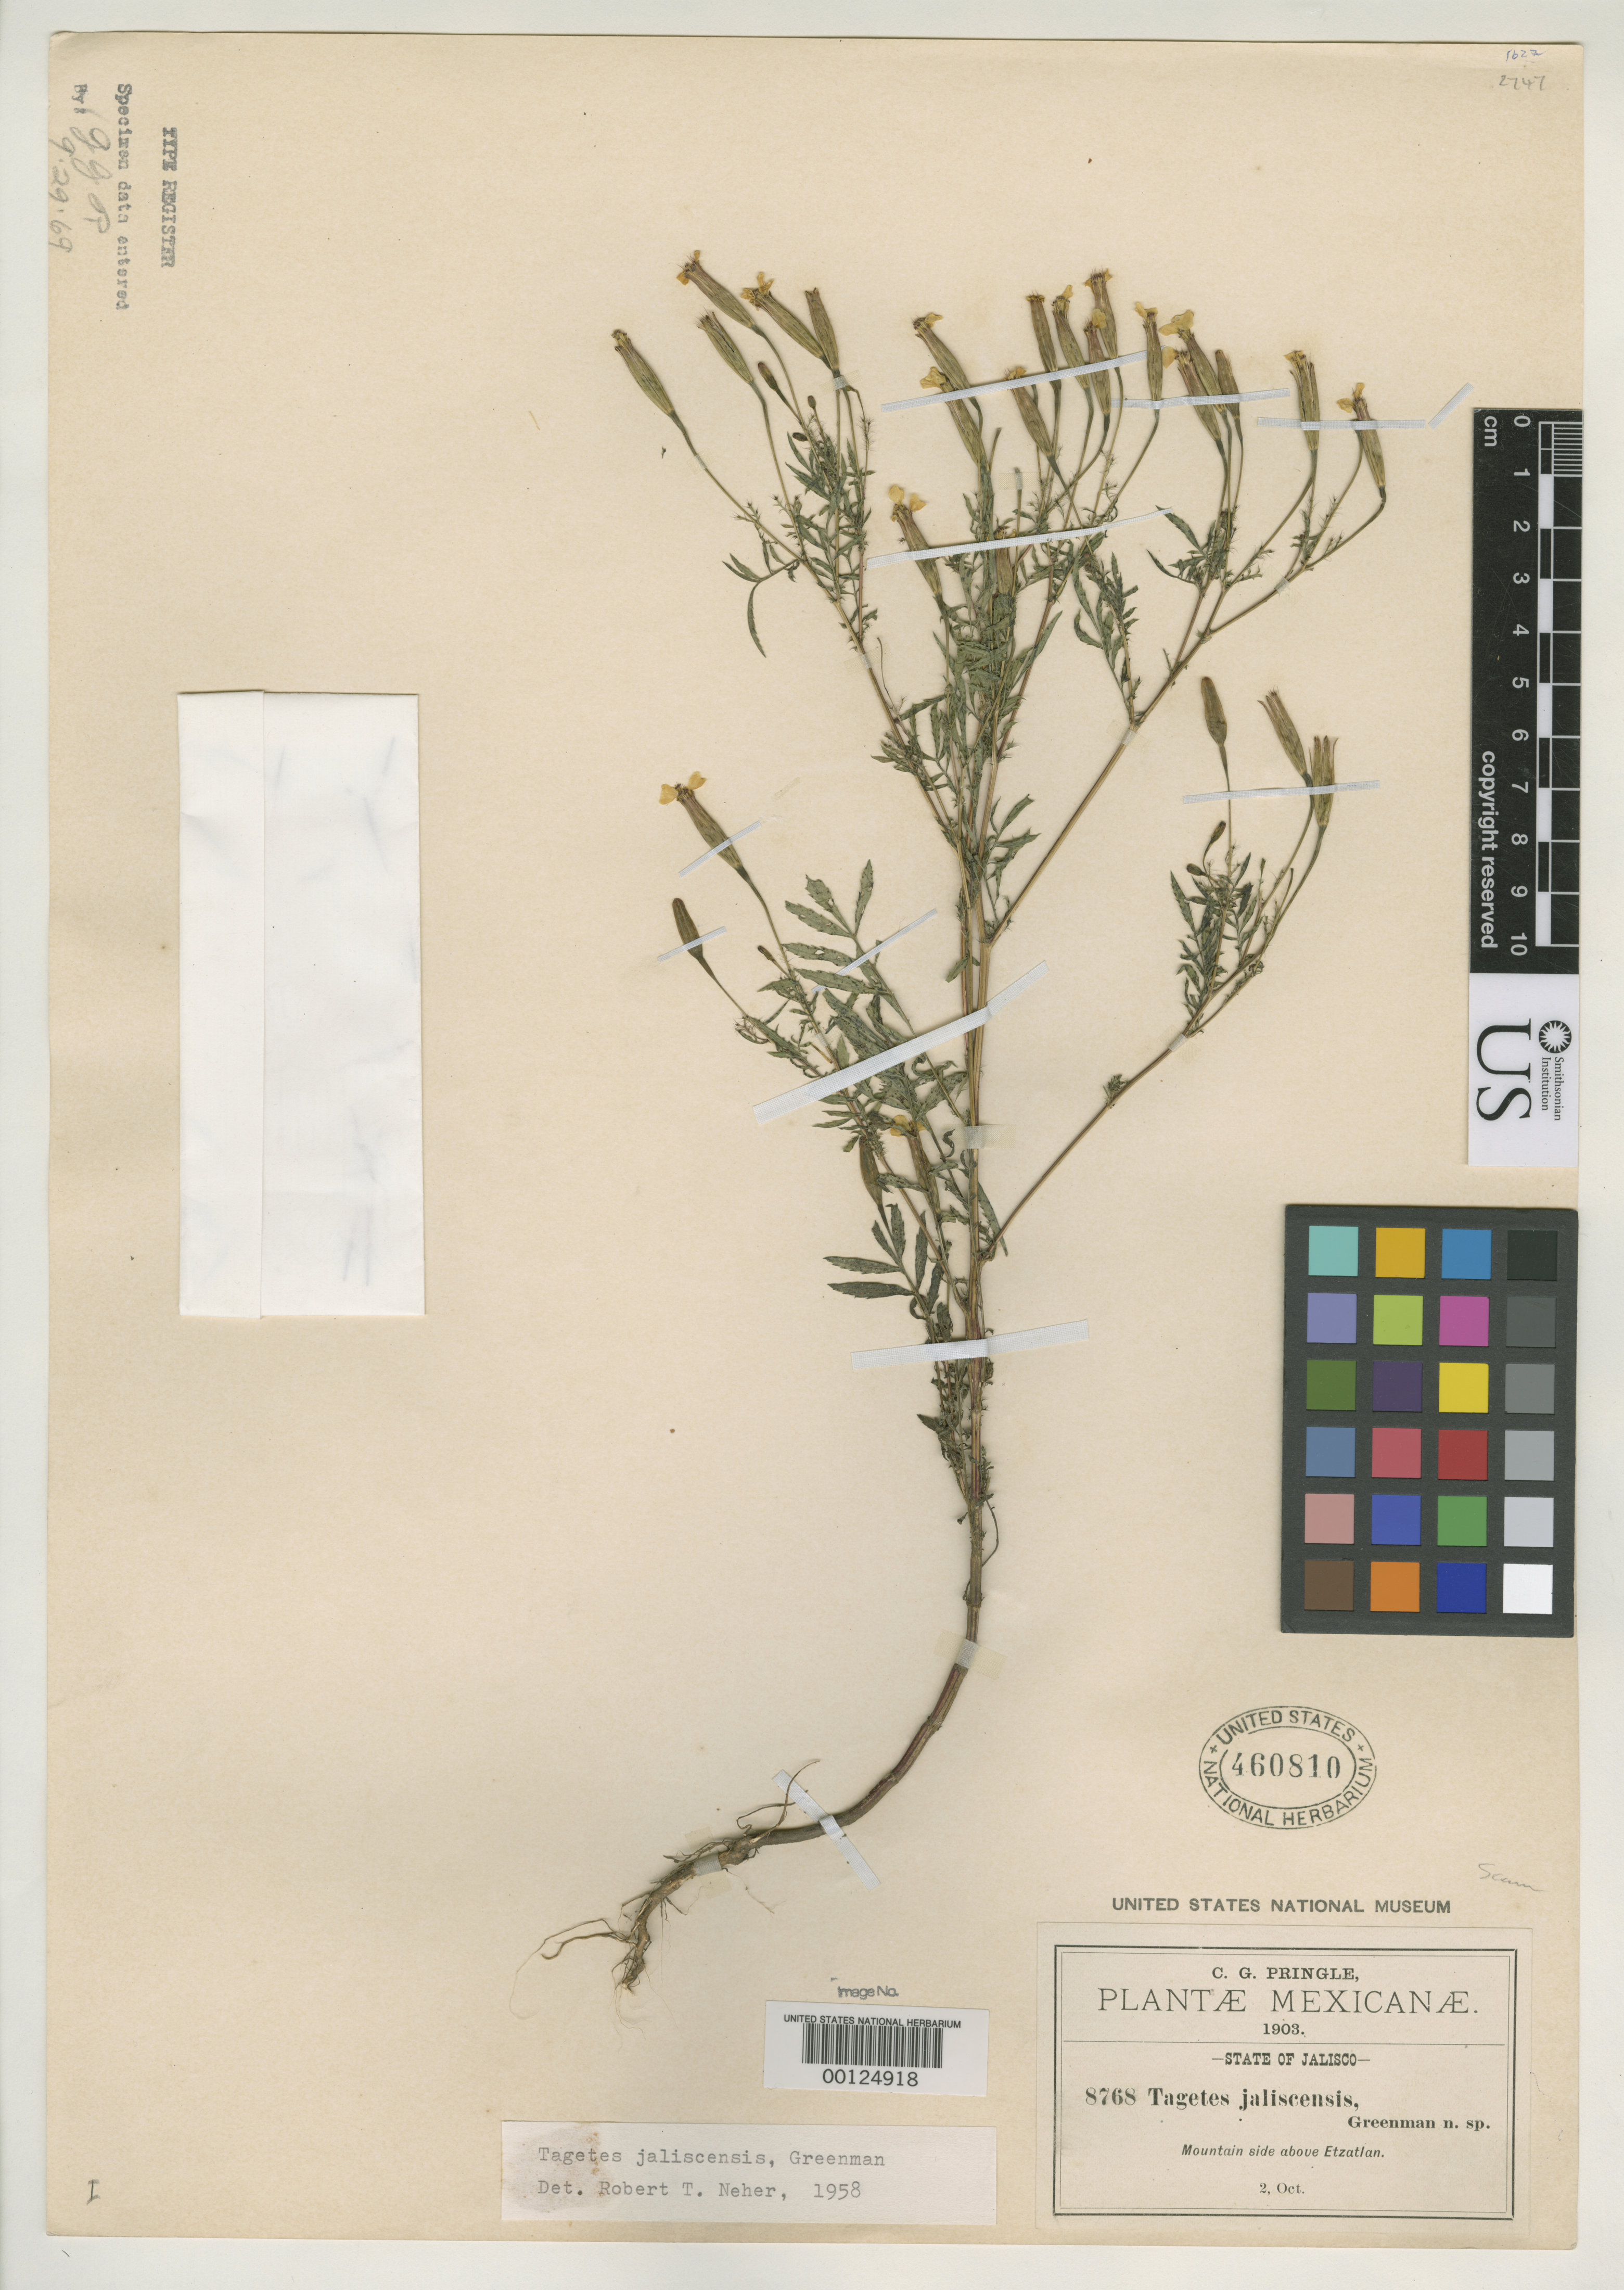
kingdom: Plantae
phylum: Tracheophyta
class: Magnoliopsida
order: Asterales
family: Asteraceae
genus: Tagetes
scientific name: Tagetes jaliscensis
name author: Greenm.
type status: Isotype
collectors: C. G. Pringle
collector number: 8768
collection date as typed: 02 Oct 1903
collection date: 1903-10-02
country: Mexico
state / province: Jalisco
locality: Mountains above above Etzatlan.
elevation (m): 610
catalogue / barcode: US 460810